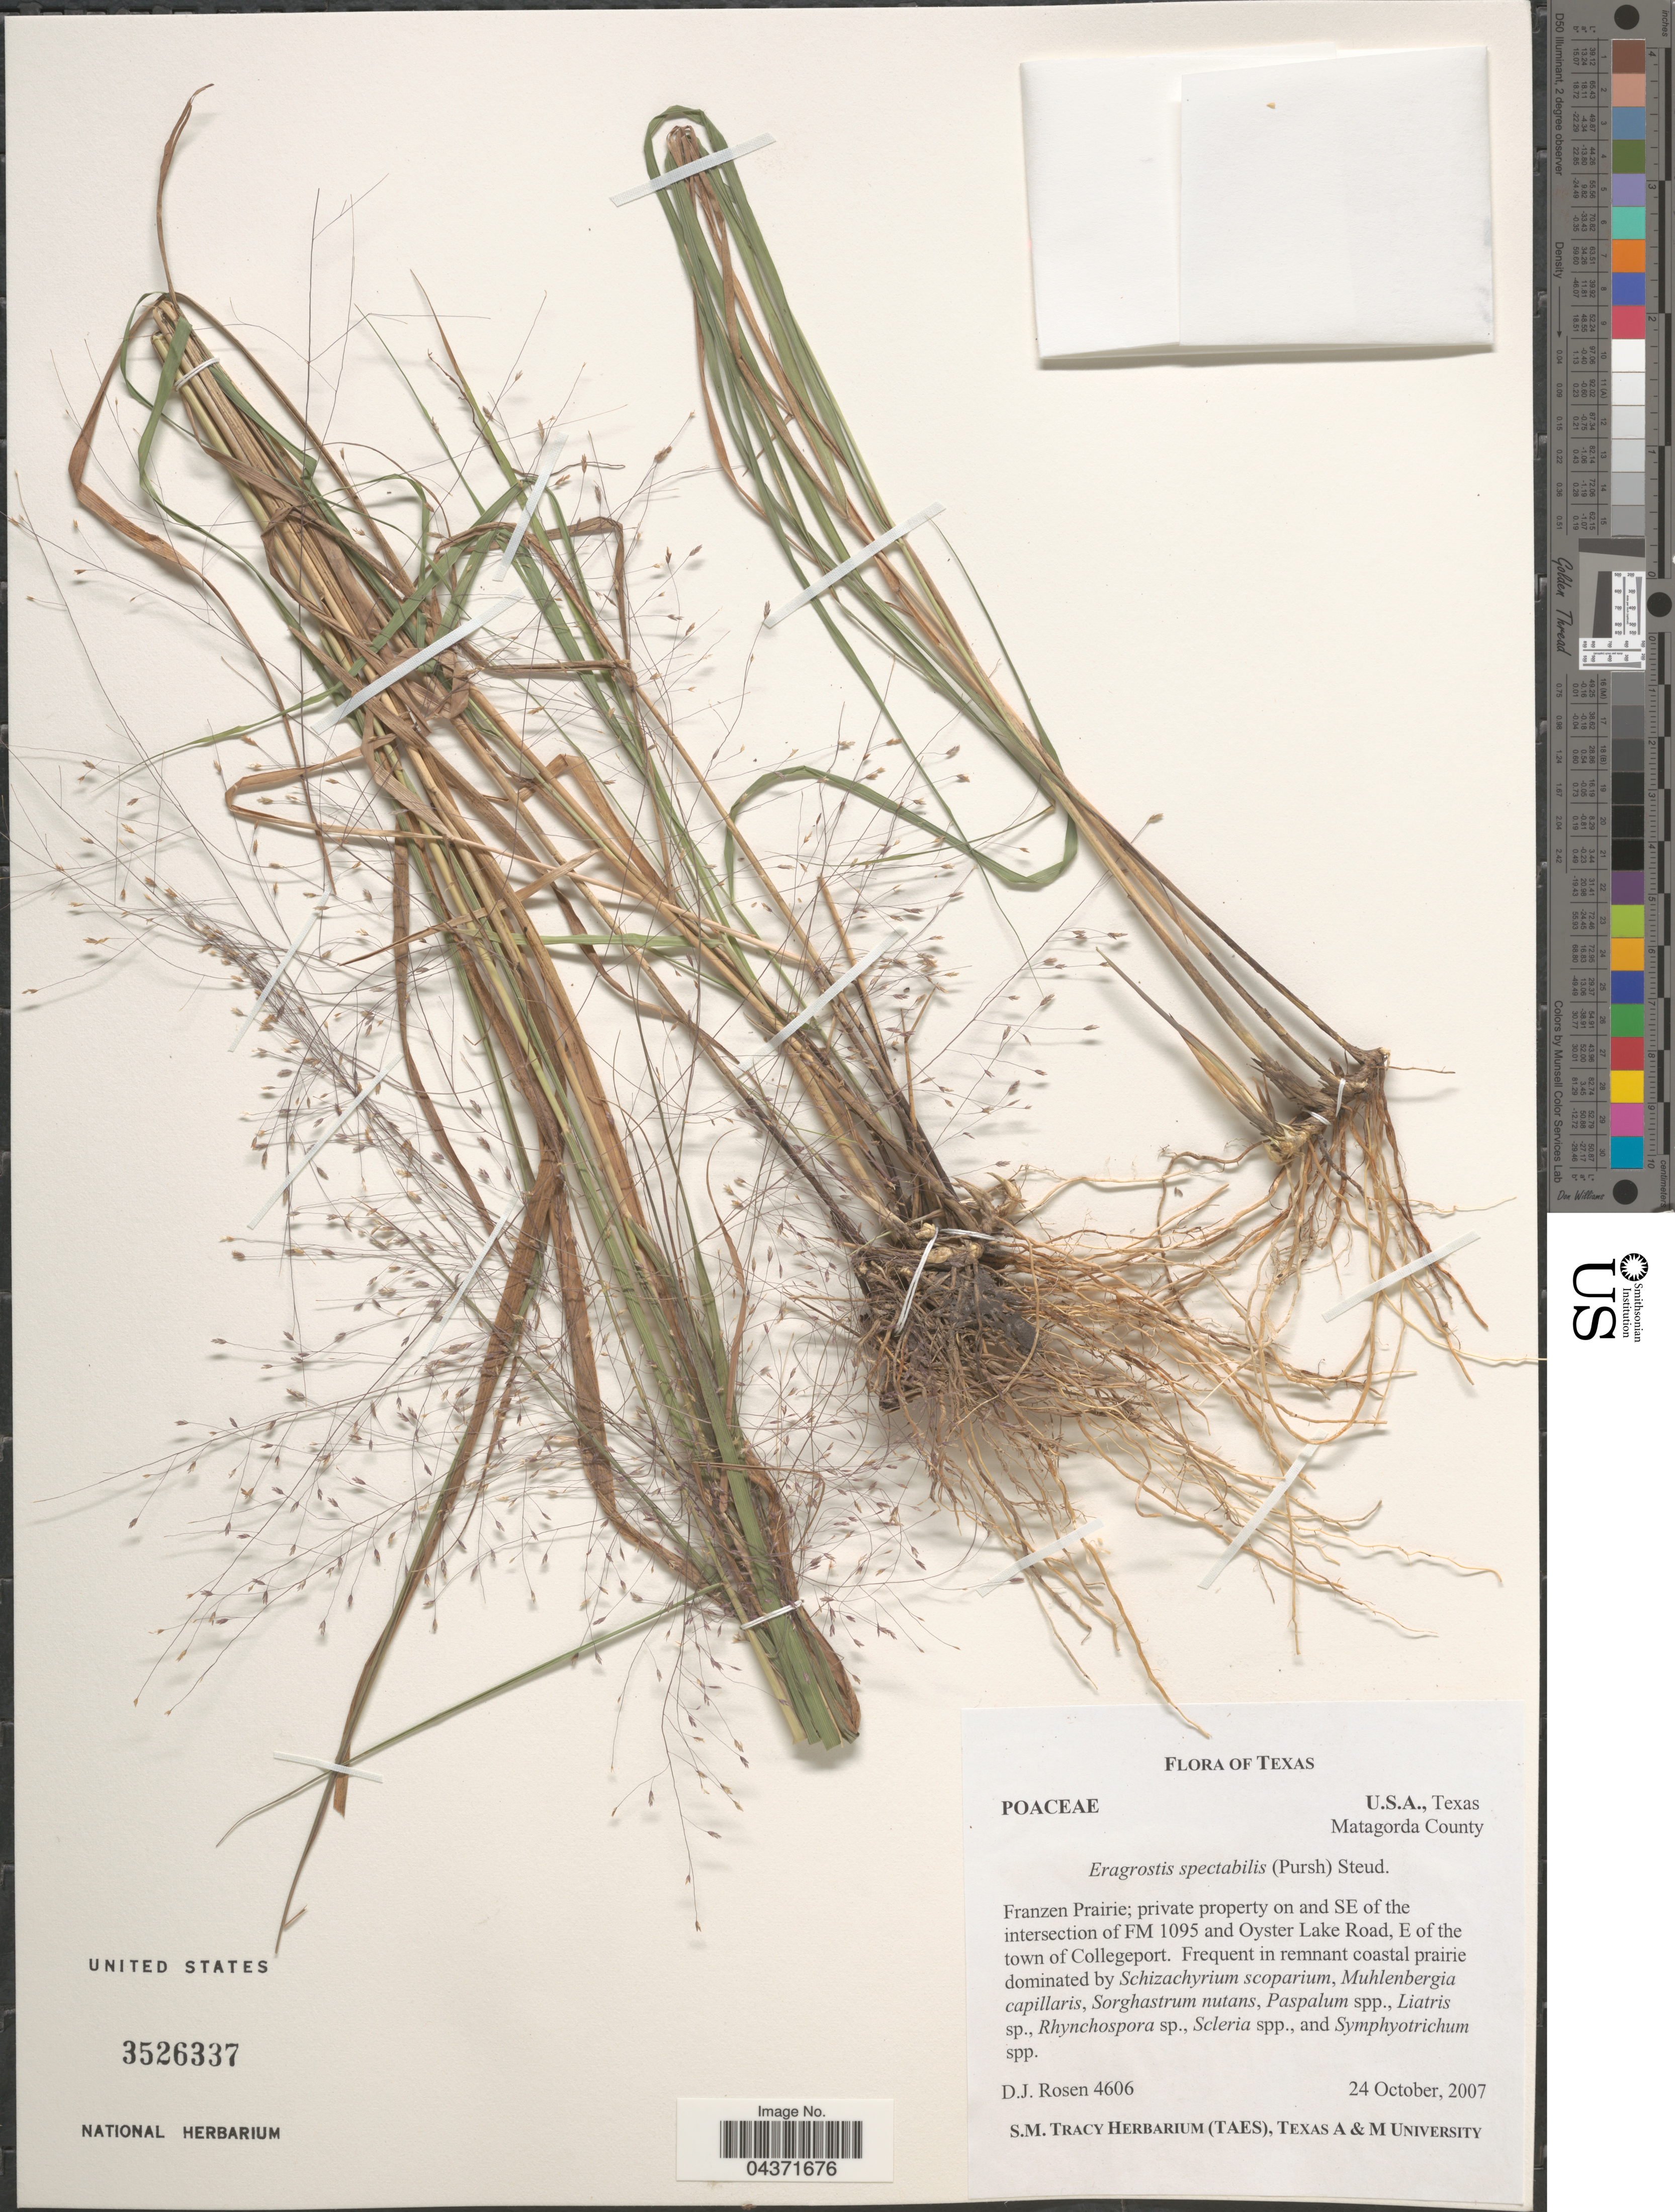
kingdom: Plantae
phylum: Tracheophyta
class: Liliopsida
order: Poales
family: Poaceae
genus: Eragrostis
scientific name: Eragrostis spectabilis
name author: (Pursh) Steud.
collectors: D. J. Rosen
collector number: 4606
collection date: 2007-10-24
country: United States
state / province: Texas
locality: Matagorda County. Franzen Prairie; private property on and SE of the intersection of FM 1095 and Oyster Lake Road, E of the town of Collegeport.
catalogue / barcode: US 3526337